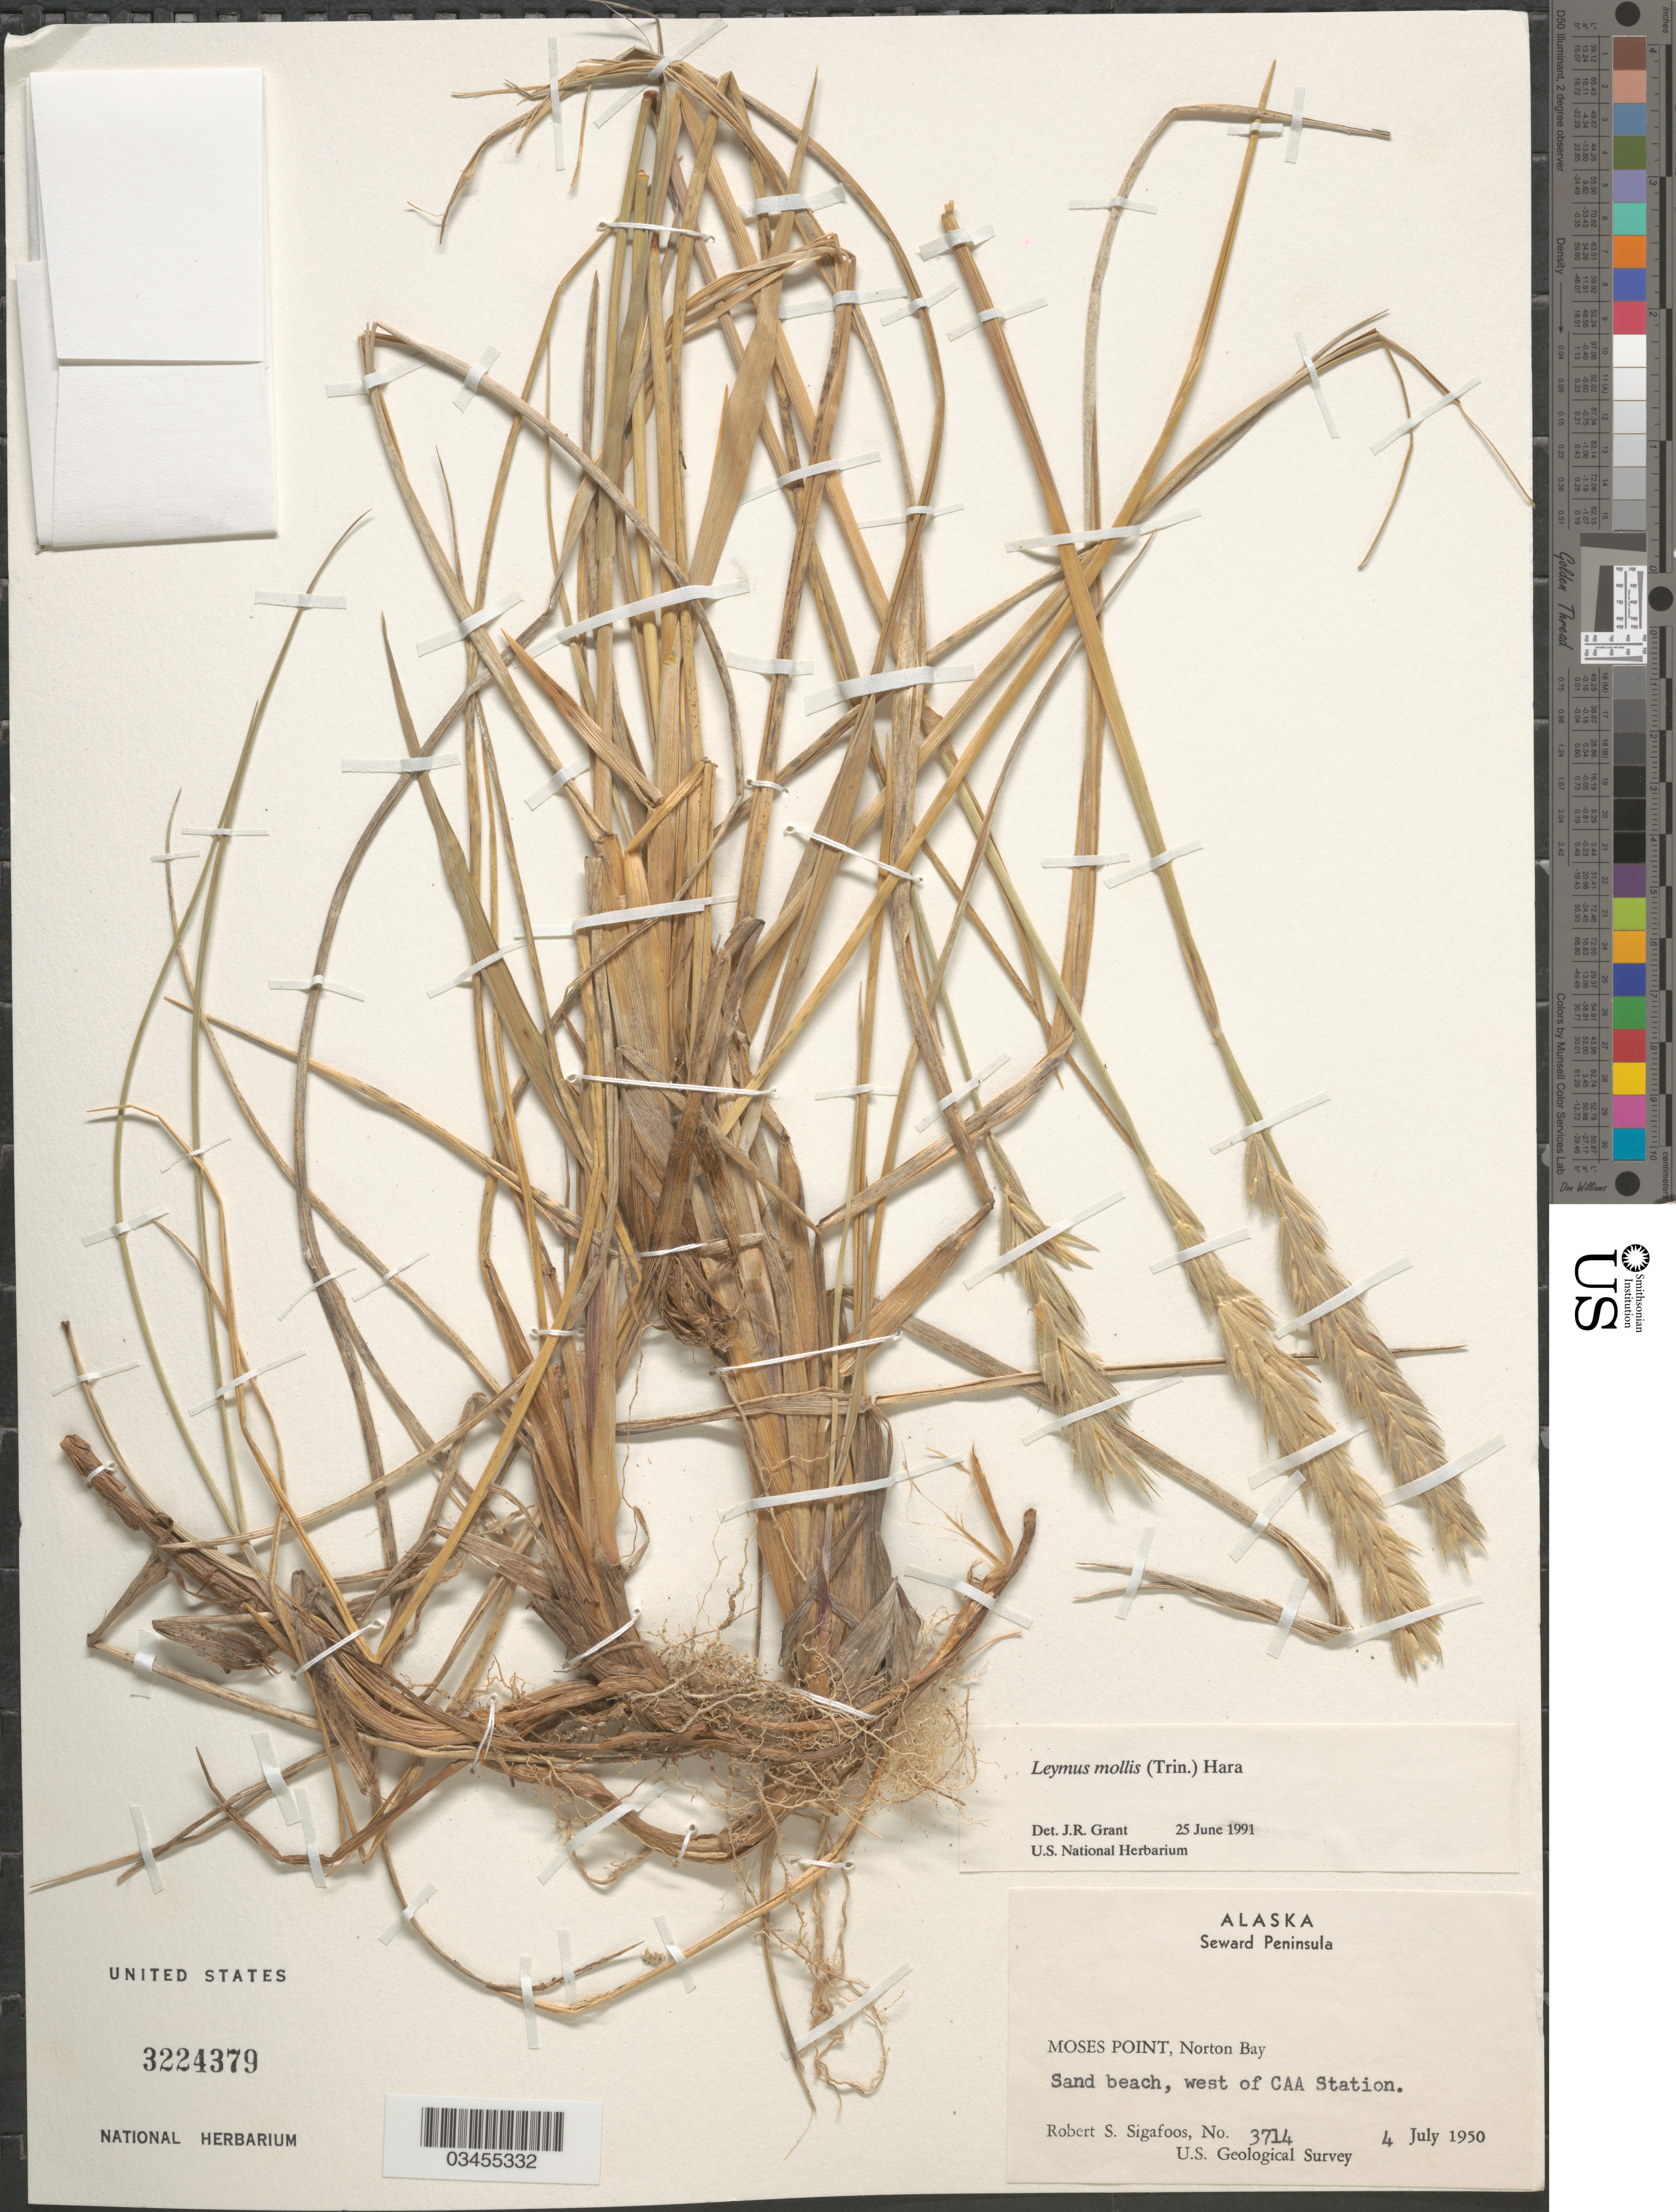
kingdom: Plantae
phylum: Tracheophyta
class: Liliopsida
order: Poales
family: Poaceae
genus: Leymus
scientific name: Leymus mollis subsp. mollis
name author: (Trin.) Pilg.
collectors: R. Sigafoos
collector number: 3714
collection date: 1950-07-04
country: United States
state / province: Alaska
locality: Moses Point, Norton Bay. Sand beach, west of CAA Station. U.S. Geological Survey.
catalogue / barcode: US 3224379